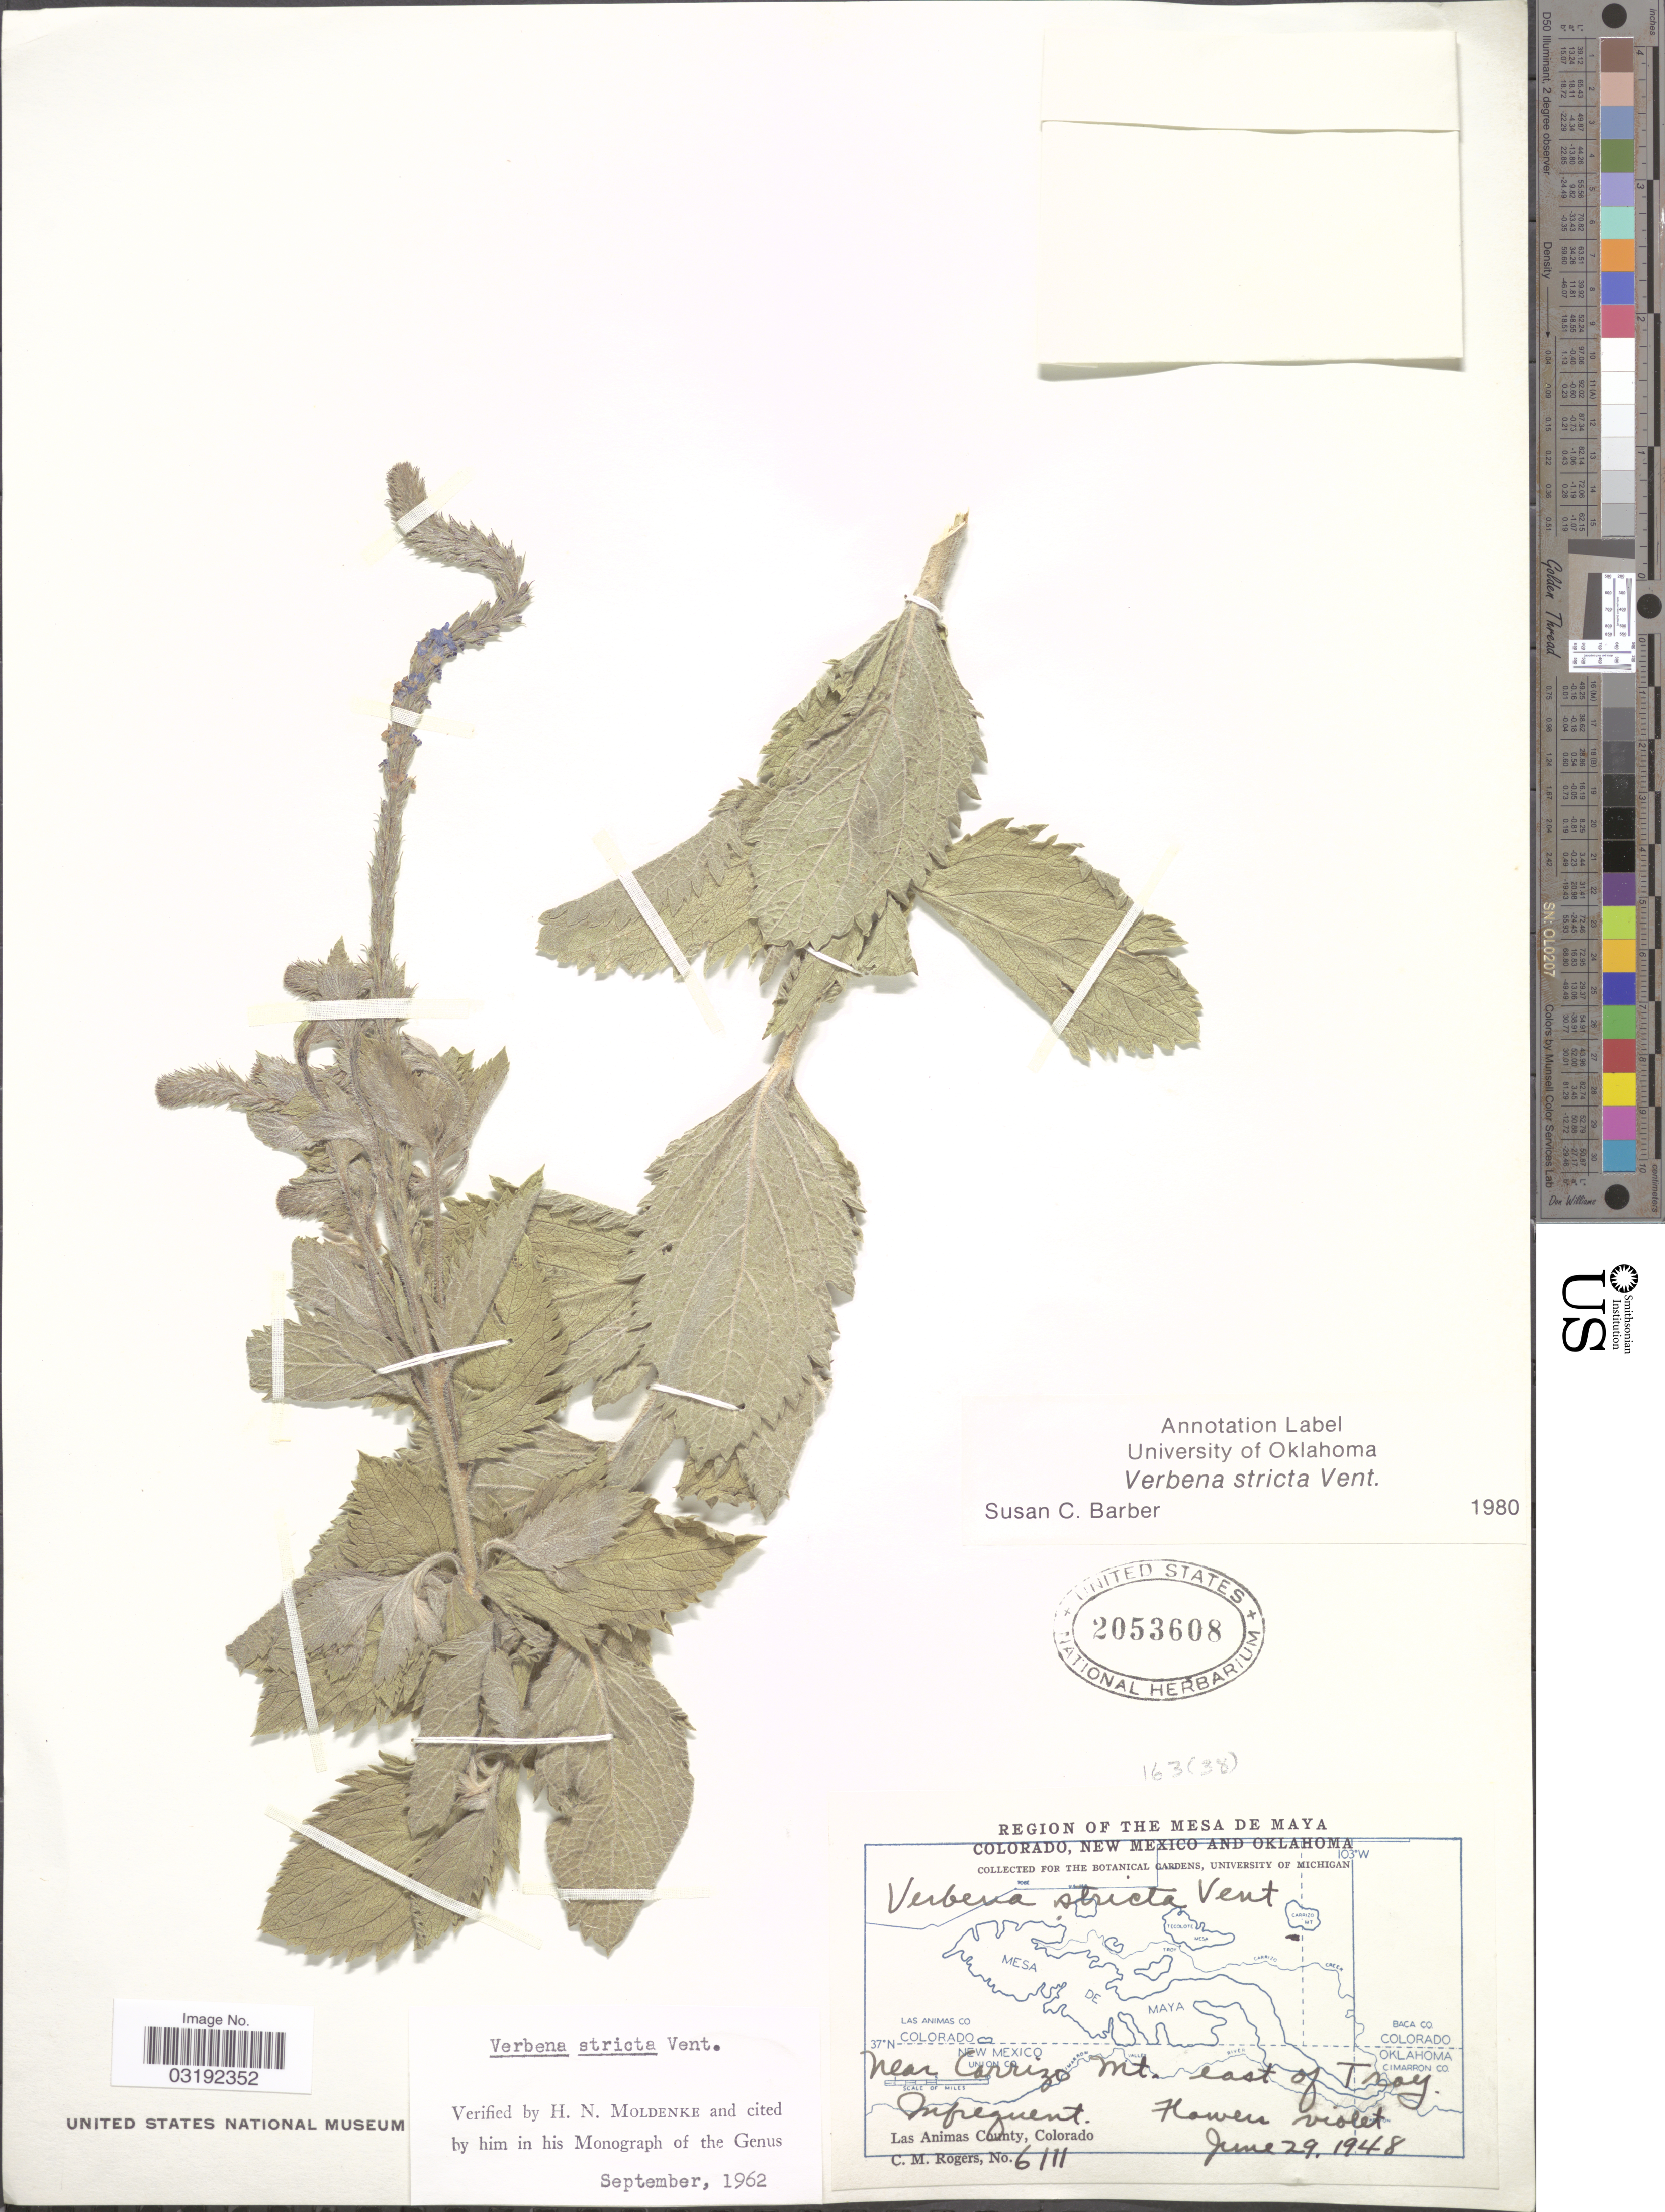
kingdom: Plantae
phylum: Tracheophyta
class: Magnoliopsida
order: Lamiales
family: Verbenaceae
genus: Verbena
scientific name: Verbena stricta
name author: Vent.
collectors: C. M. Rogers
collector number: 6111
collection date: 1948-06-29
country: United States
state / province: Colorado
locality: Region of The Mesa de Maya, Near Carrizo mt. east of Troy. Las Animas County.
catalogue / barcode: US 2053608